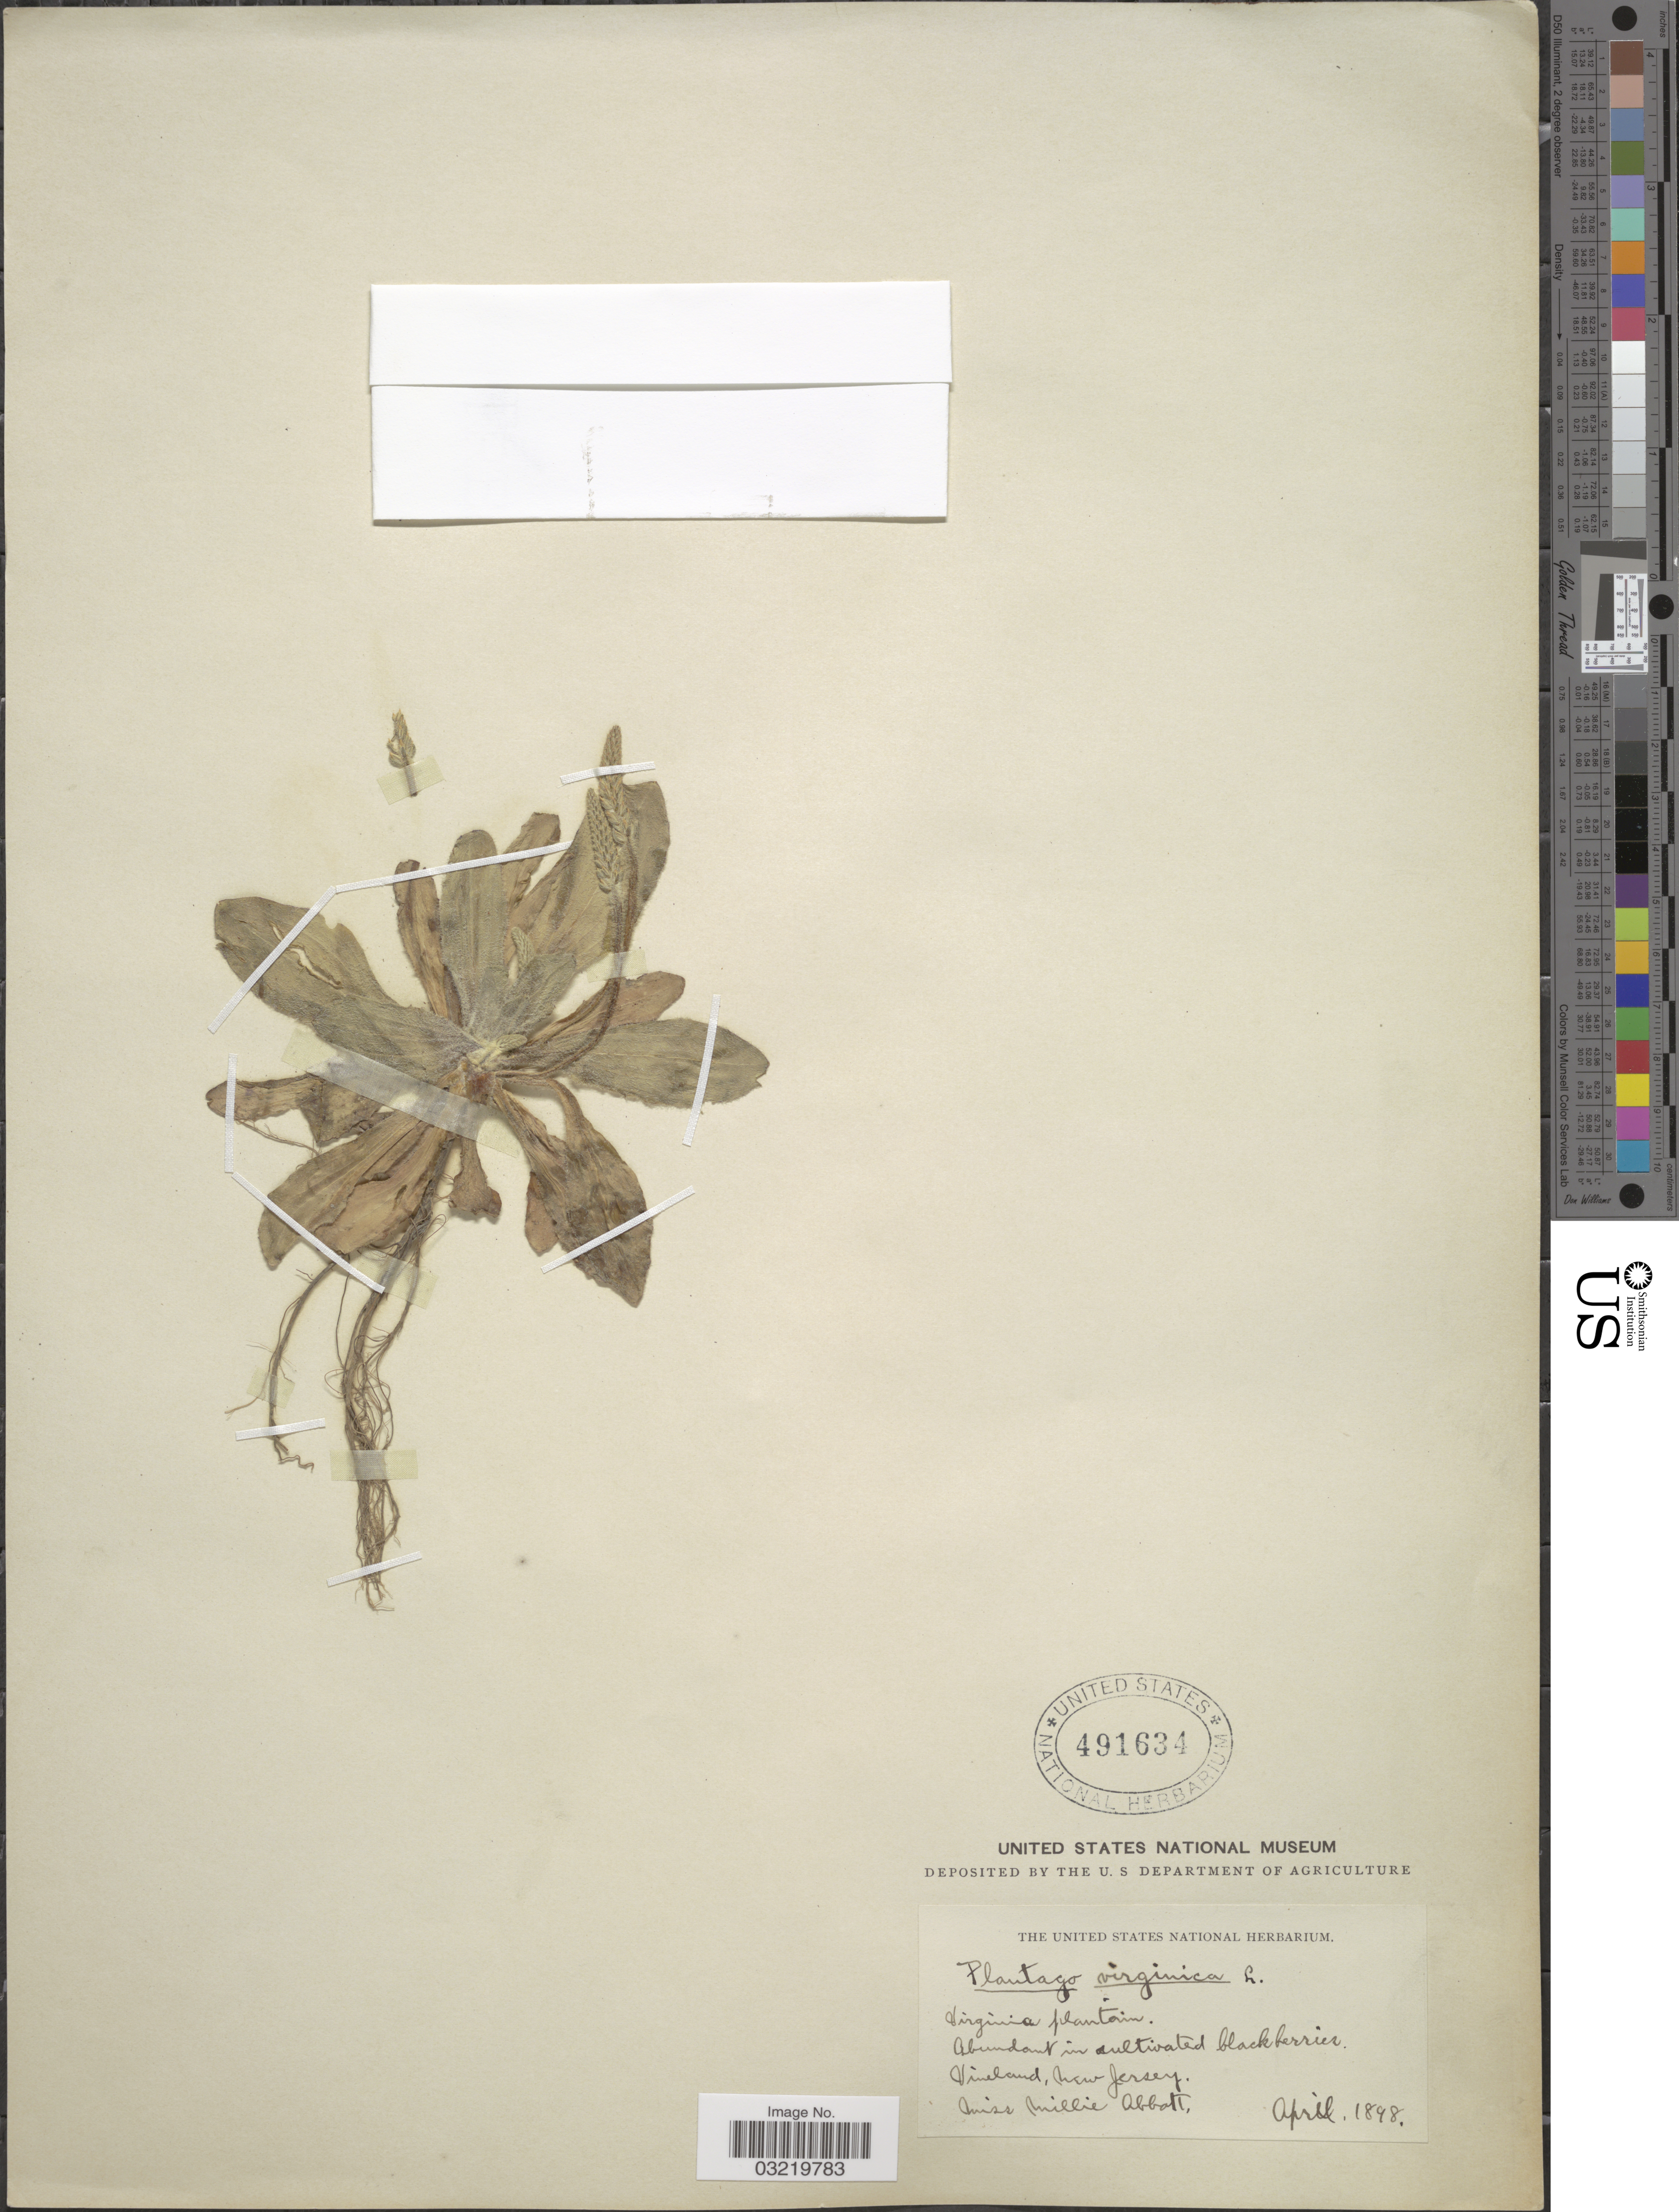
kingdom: Plantae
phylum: Tracheophyta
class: Magnoliopsida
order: Lamiales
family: Plantaginaceae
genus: Plantago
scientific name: Plantago virginica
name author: L.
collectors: M. Abbott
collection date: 1898-04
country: United States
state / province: New Jersey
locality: Abundant in cultivated black berries. Vineland.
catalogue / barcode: US 491634